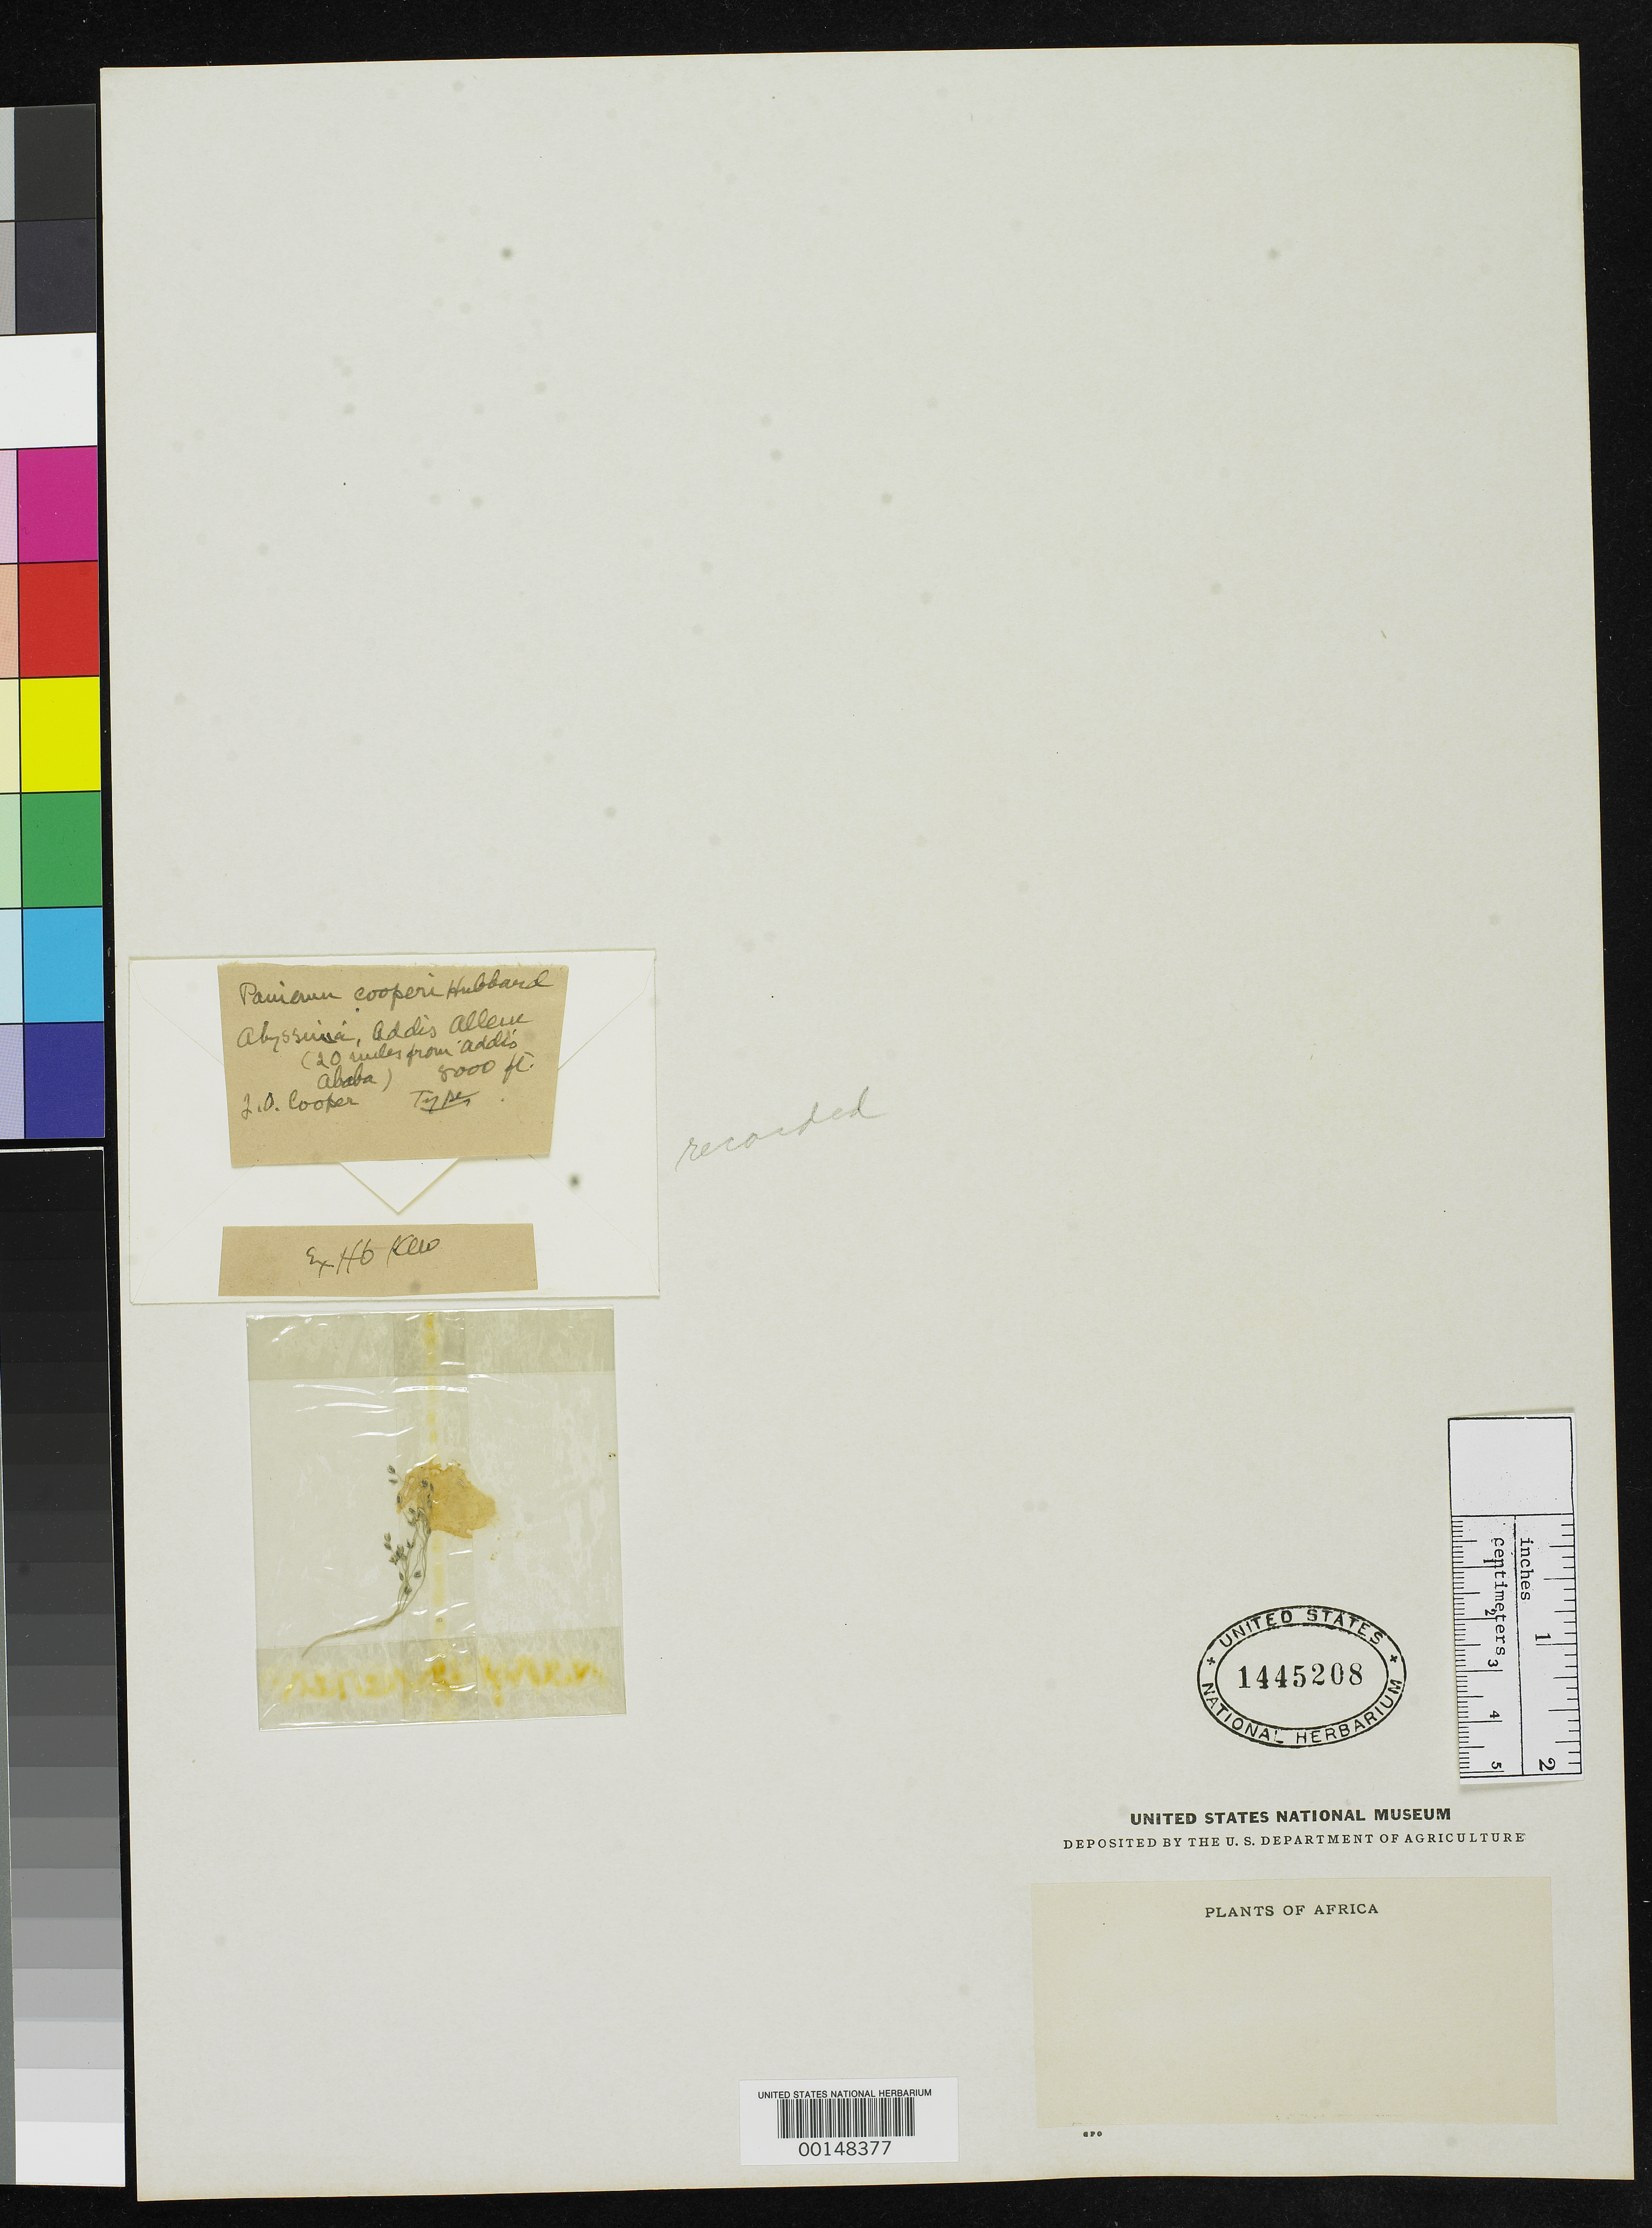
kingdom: Plantae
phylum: Tracheophyta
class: Liliopsida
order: Poales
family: Poaceae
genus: Panicum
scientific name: Panicum cooperi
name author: C.E. Hubb.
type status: Type Fragment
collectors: G. Cooper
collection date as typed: Sep 1926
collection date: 1926-09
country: Ethiopia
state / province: Oromiya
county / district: Shewa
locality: Addis Alam.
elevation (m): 2438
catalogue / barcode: US 1445208